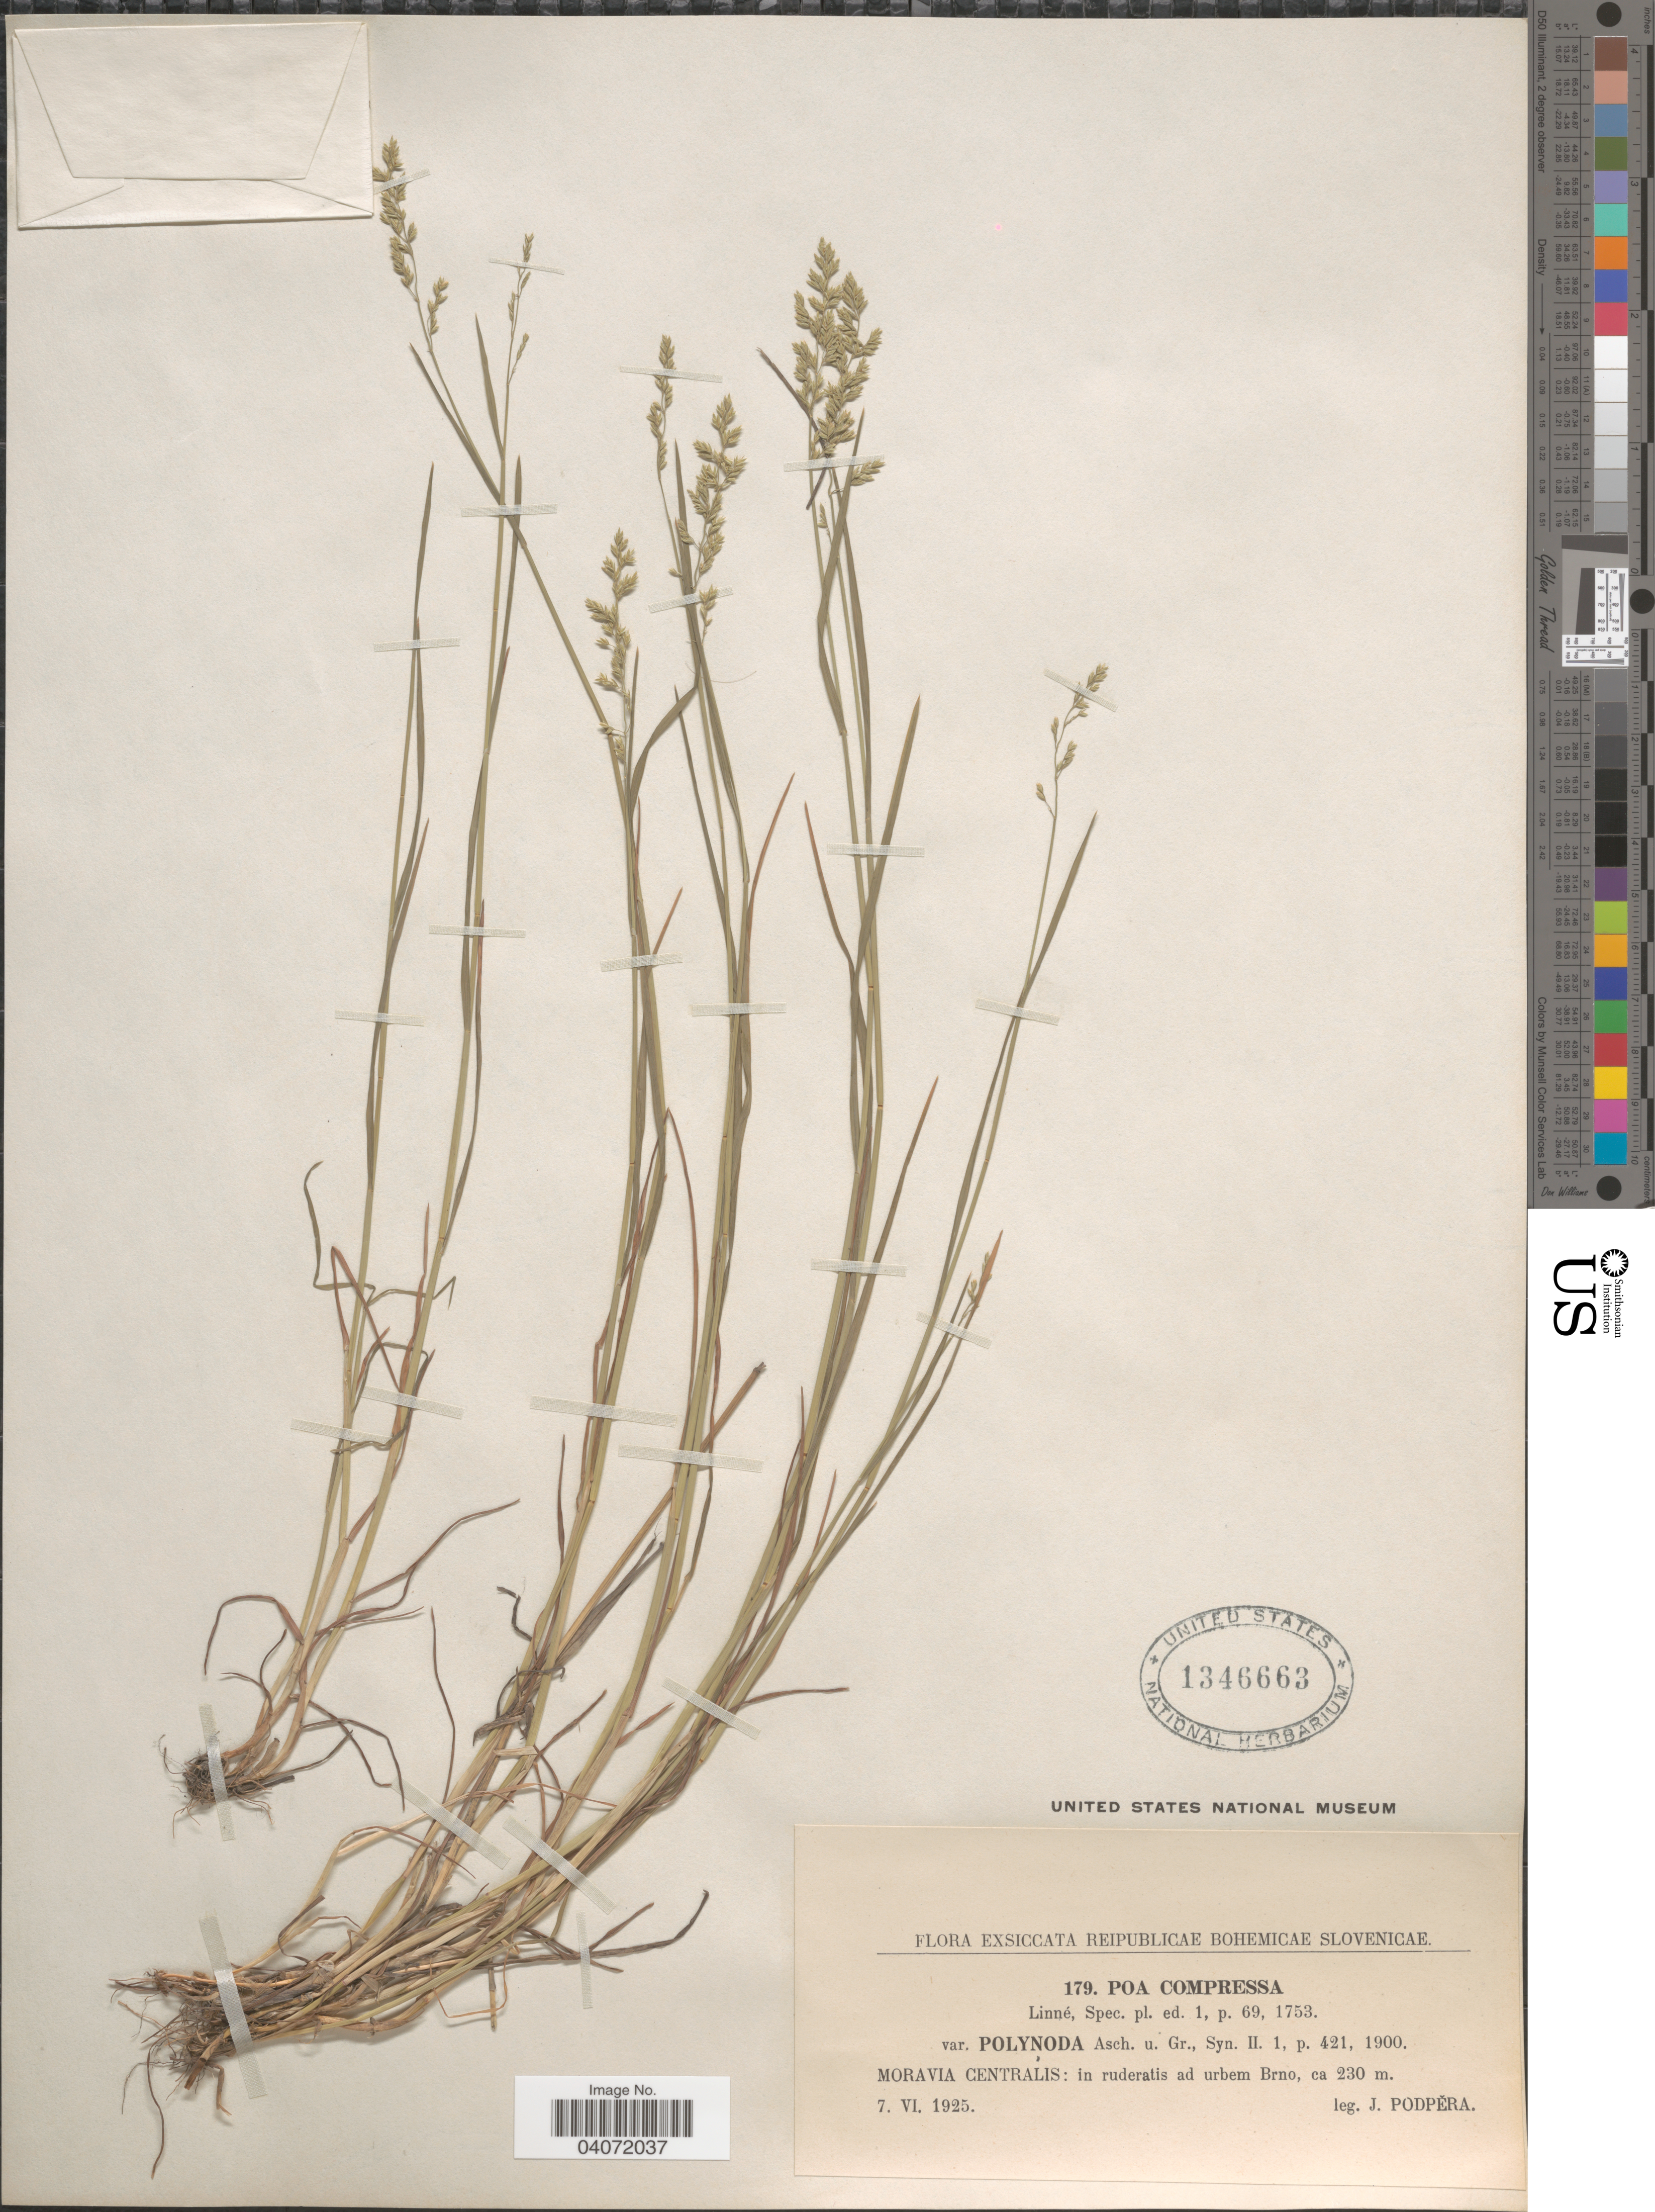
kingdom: Plantae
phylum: Tracheophyta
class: Liliopsida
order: Poales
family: Poaceae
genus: Poa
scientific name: Poa compressa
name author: L.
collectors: J. Podpera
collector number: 179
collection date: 1925-06-07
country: Czechia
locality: Moravia Centralis: in ruderatis ad urbem Brno.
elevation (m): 230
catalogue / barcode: US 1346663